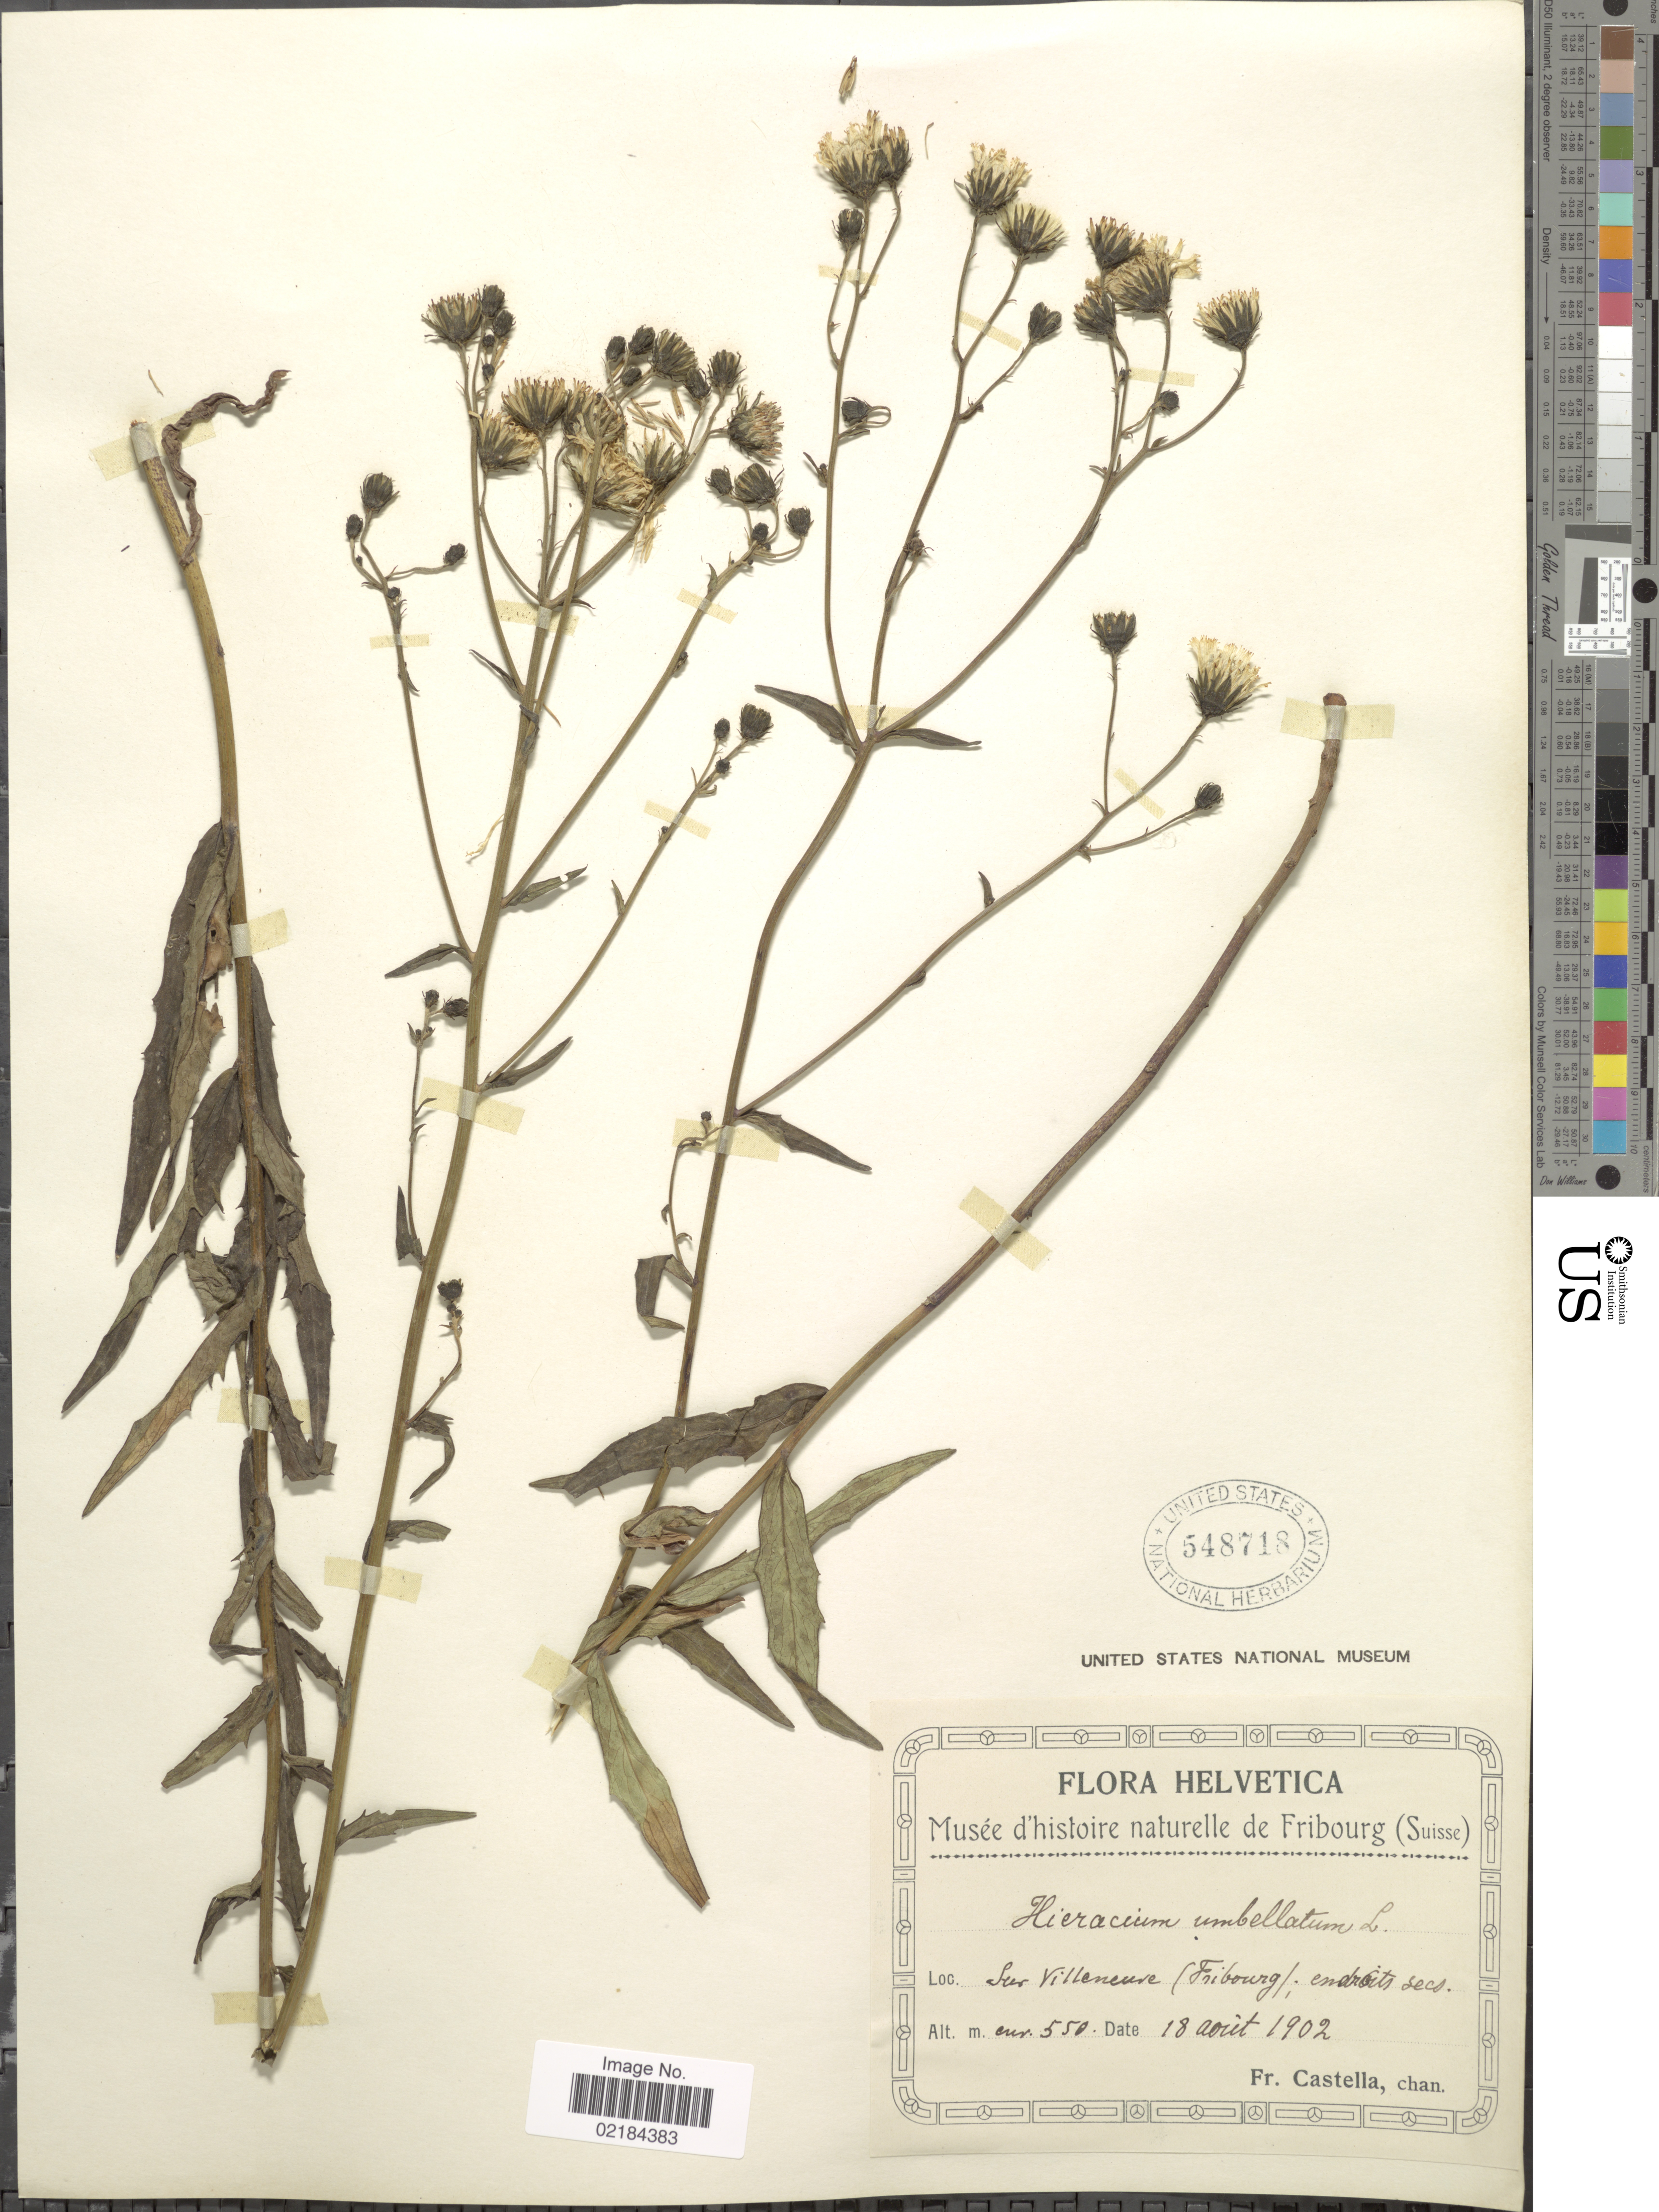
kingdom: Plantae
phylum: Tracheophyta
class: Magnoliopsida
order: Asterales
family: Asteraceae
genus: Hieracium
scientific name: Hieracium umbellatum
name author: L.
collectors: Fr. Castella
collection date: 1902-04-18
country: Switzerland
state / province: Fribourg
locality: Helvetica. Sur Villeneuve (Fribourg)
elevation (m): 550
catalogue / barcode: US 548718